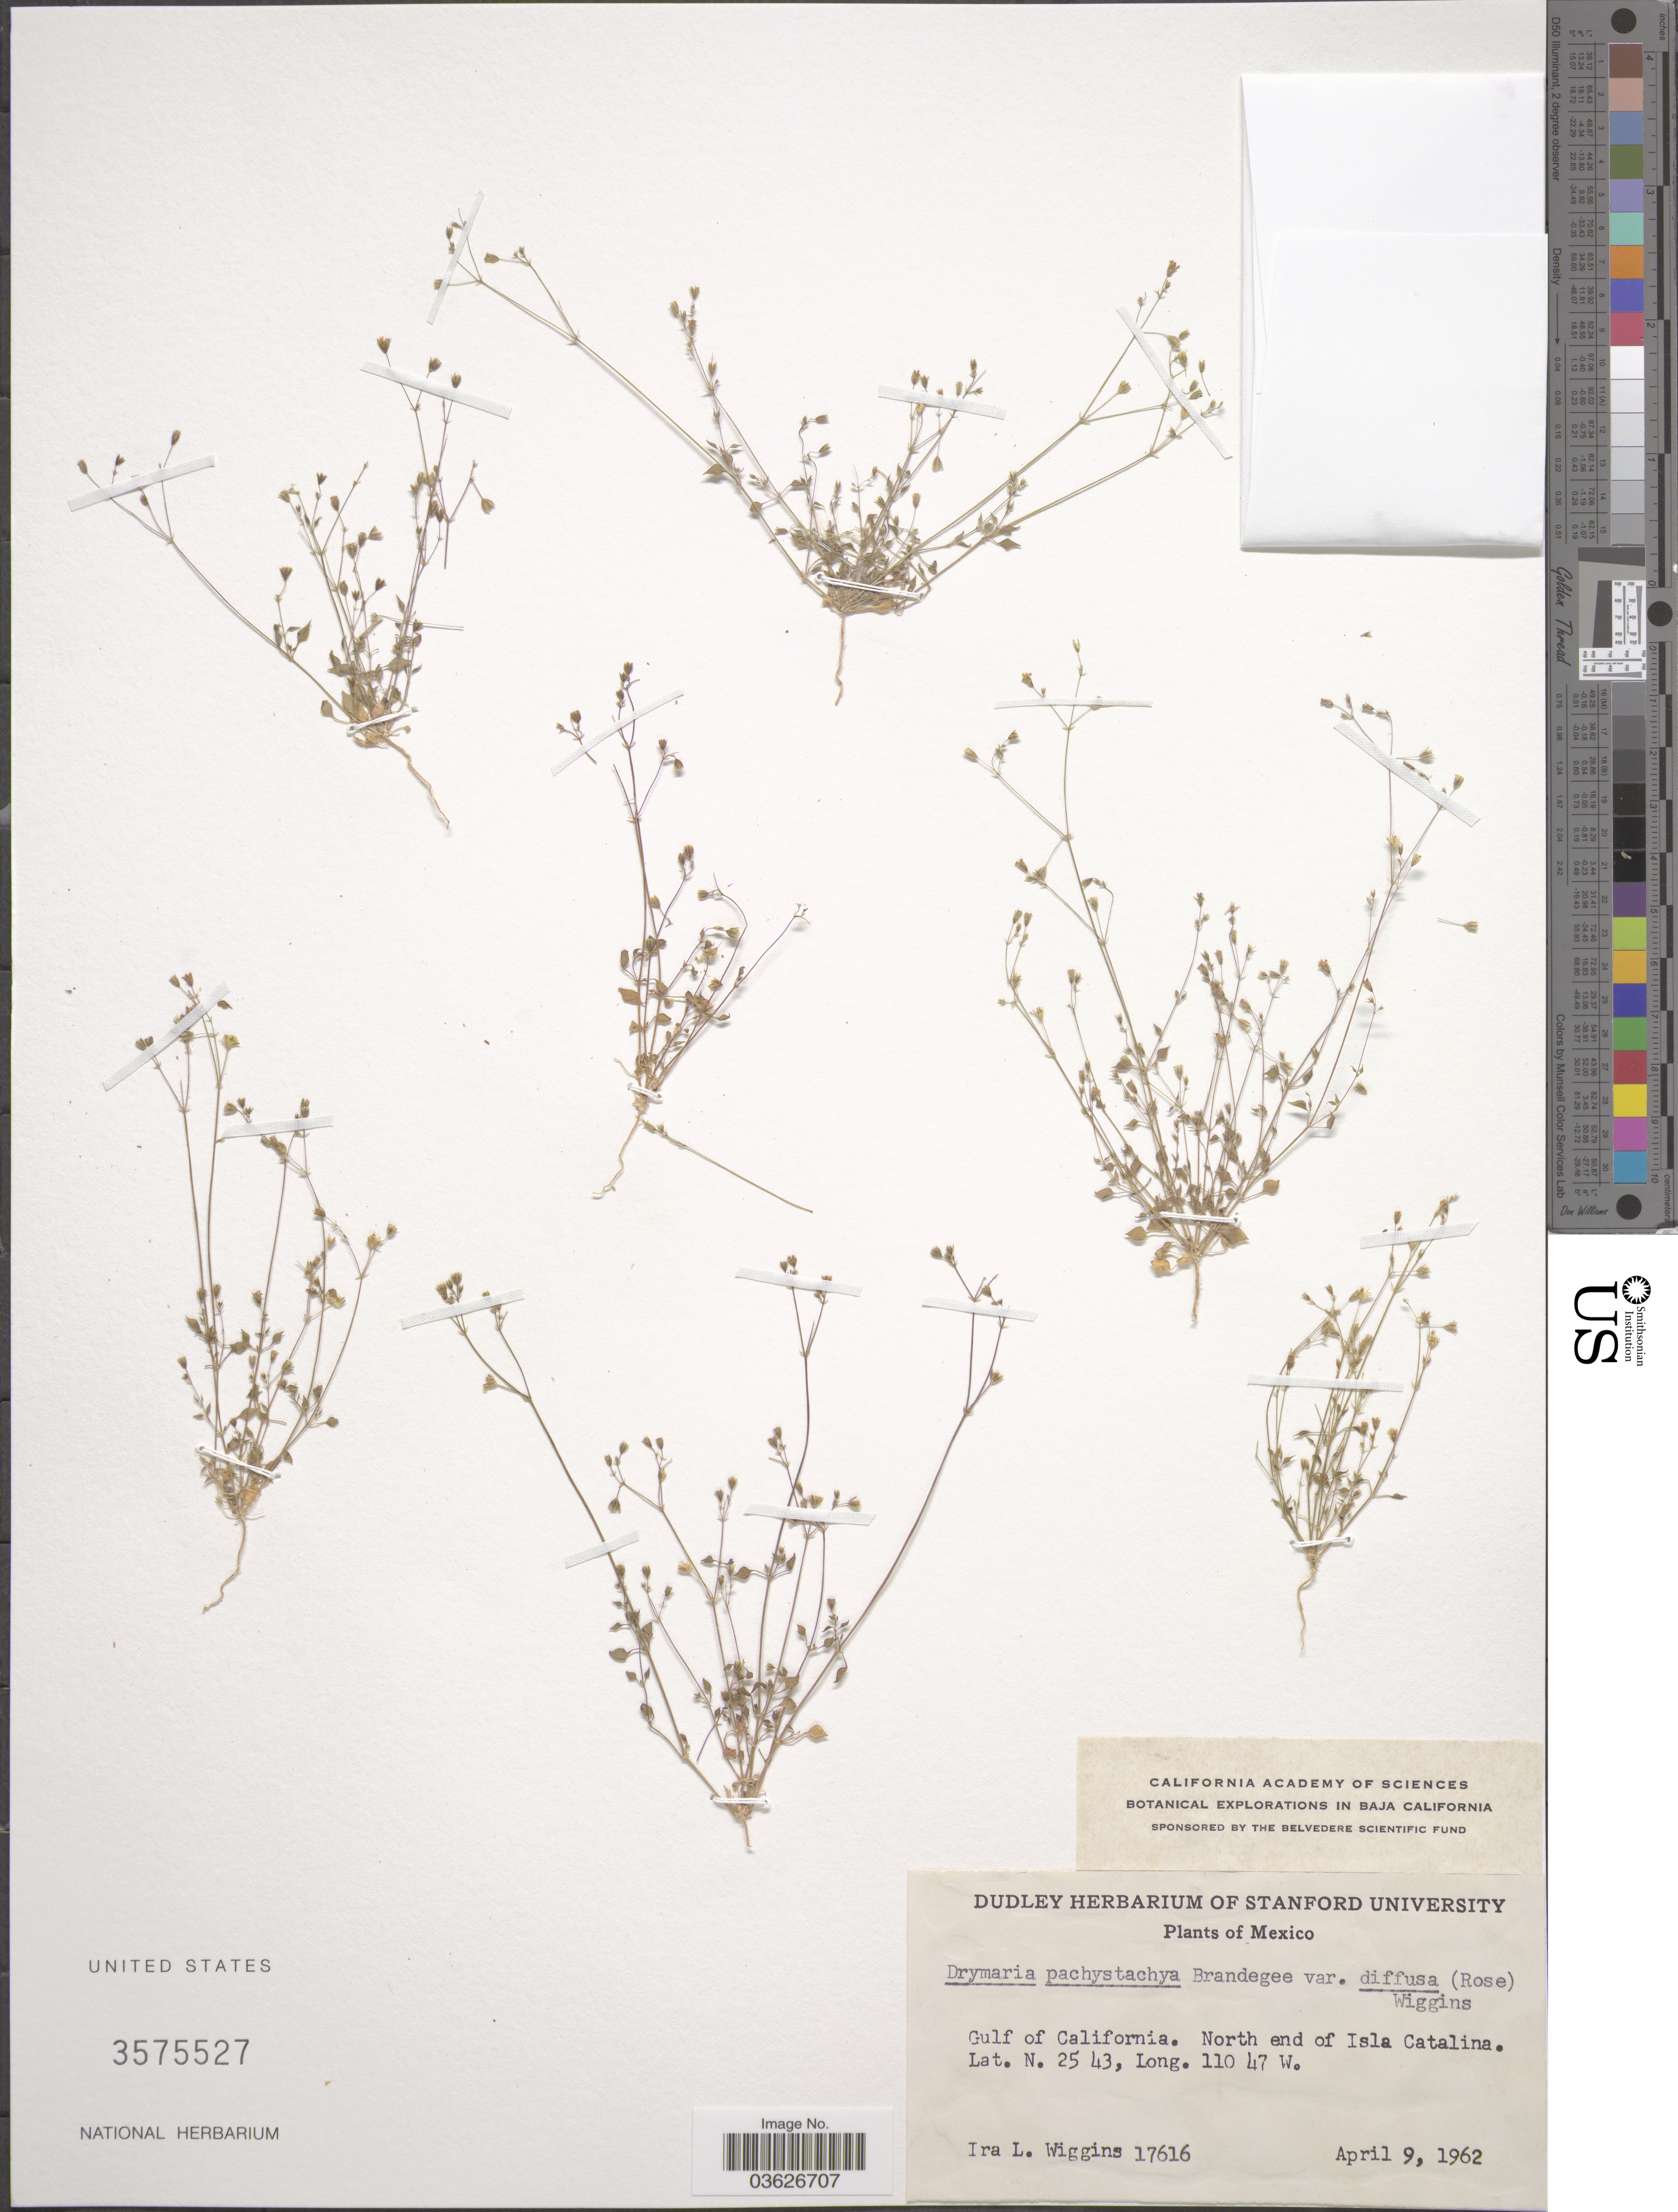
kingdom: Plantae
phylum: Tracheophyta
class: Magnoliopsida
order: Caryophyllales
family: Caryophyllaceae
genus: Drymaria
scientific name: Drymaria polystachya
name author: Brandegee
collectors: I. L. Wiggins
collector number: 17616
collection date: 1962-04-09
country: Mexico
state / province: Baja California Sur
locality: Gulf of California. North end of Isla Catalina.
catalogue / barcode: US 3575527